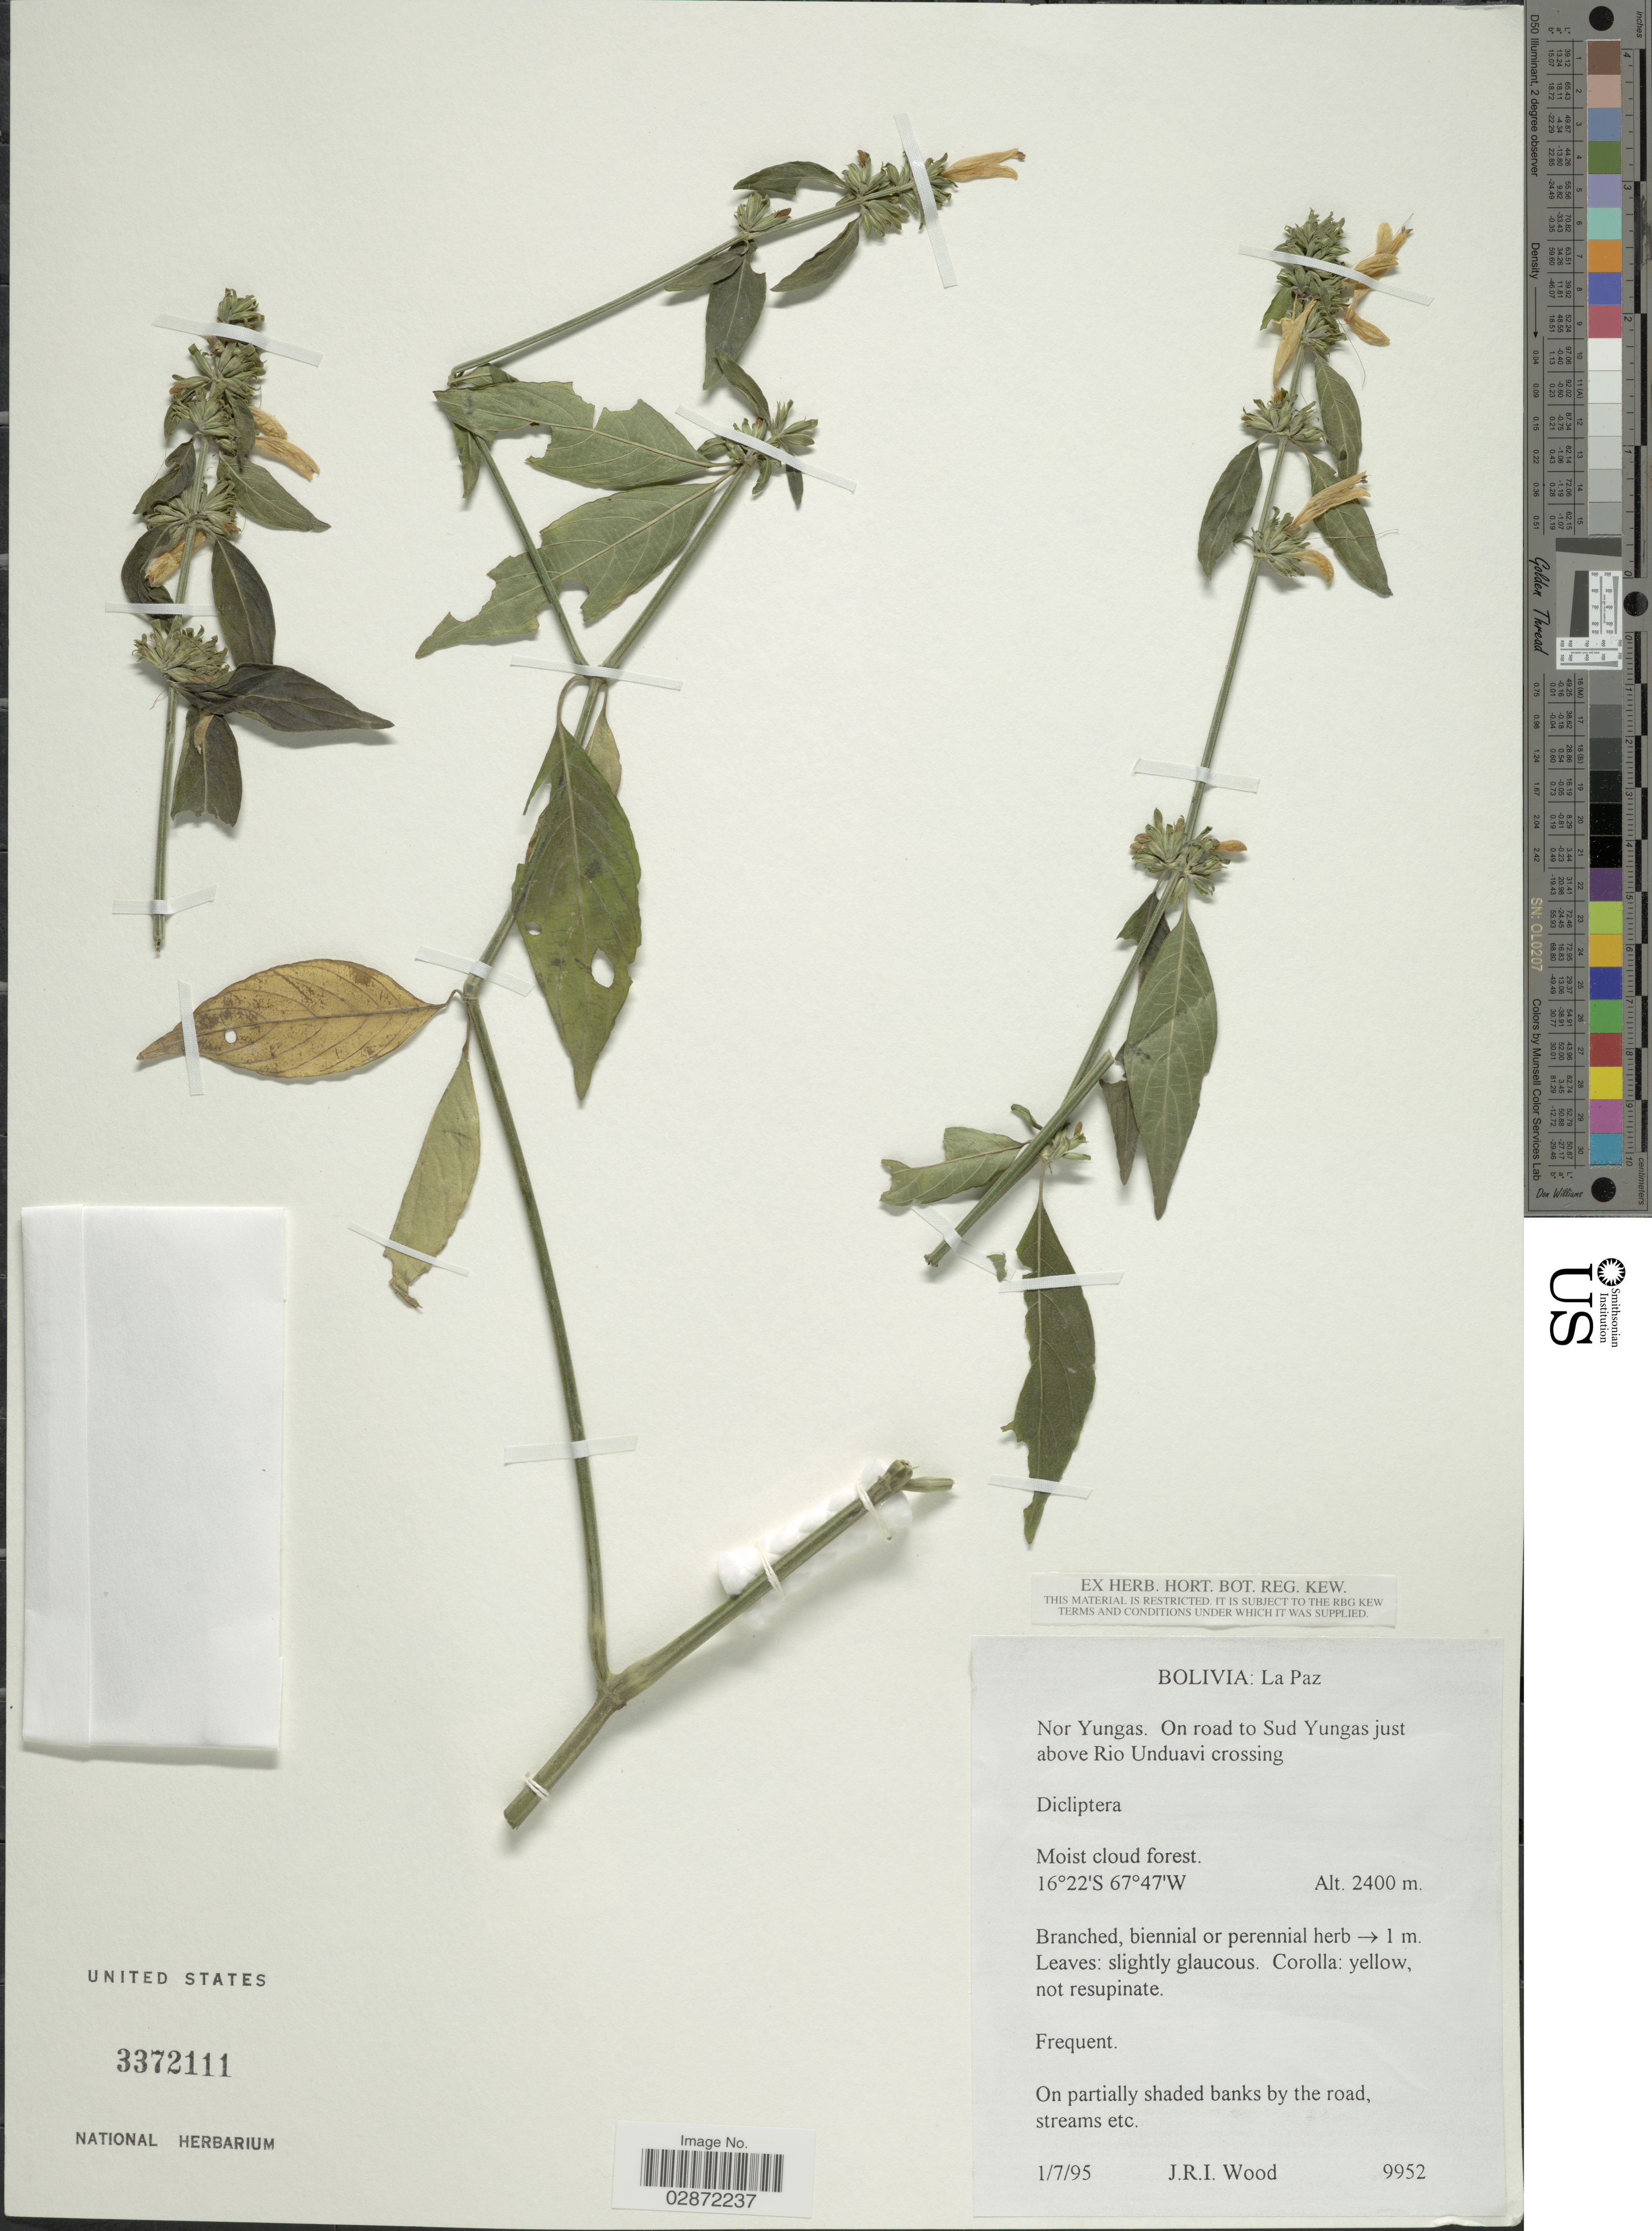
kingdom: Plantae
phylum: Tracheophyta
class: Magnoliopsida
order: Lamiales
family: Acanthaceae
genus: Dicliptera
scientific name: Dicliptera squarrosa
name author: Nees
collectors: J. R. I. Wood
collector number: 9952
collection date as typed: Transcribed d/m/y: 1/7/95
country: Bolivia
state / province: La Paz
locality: Nor Yungas. On road to Sud Yungas just above Rio Unduavi crossing.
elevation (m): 2400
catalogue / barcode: US 3372111